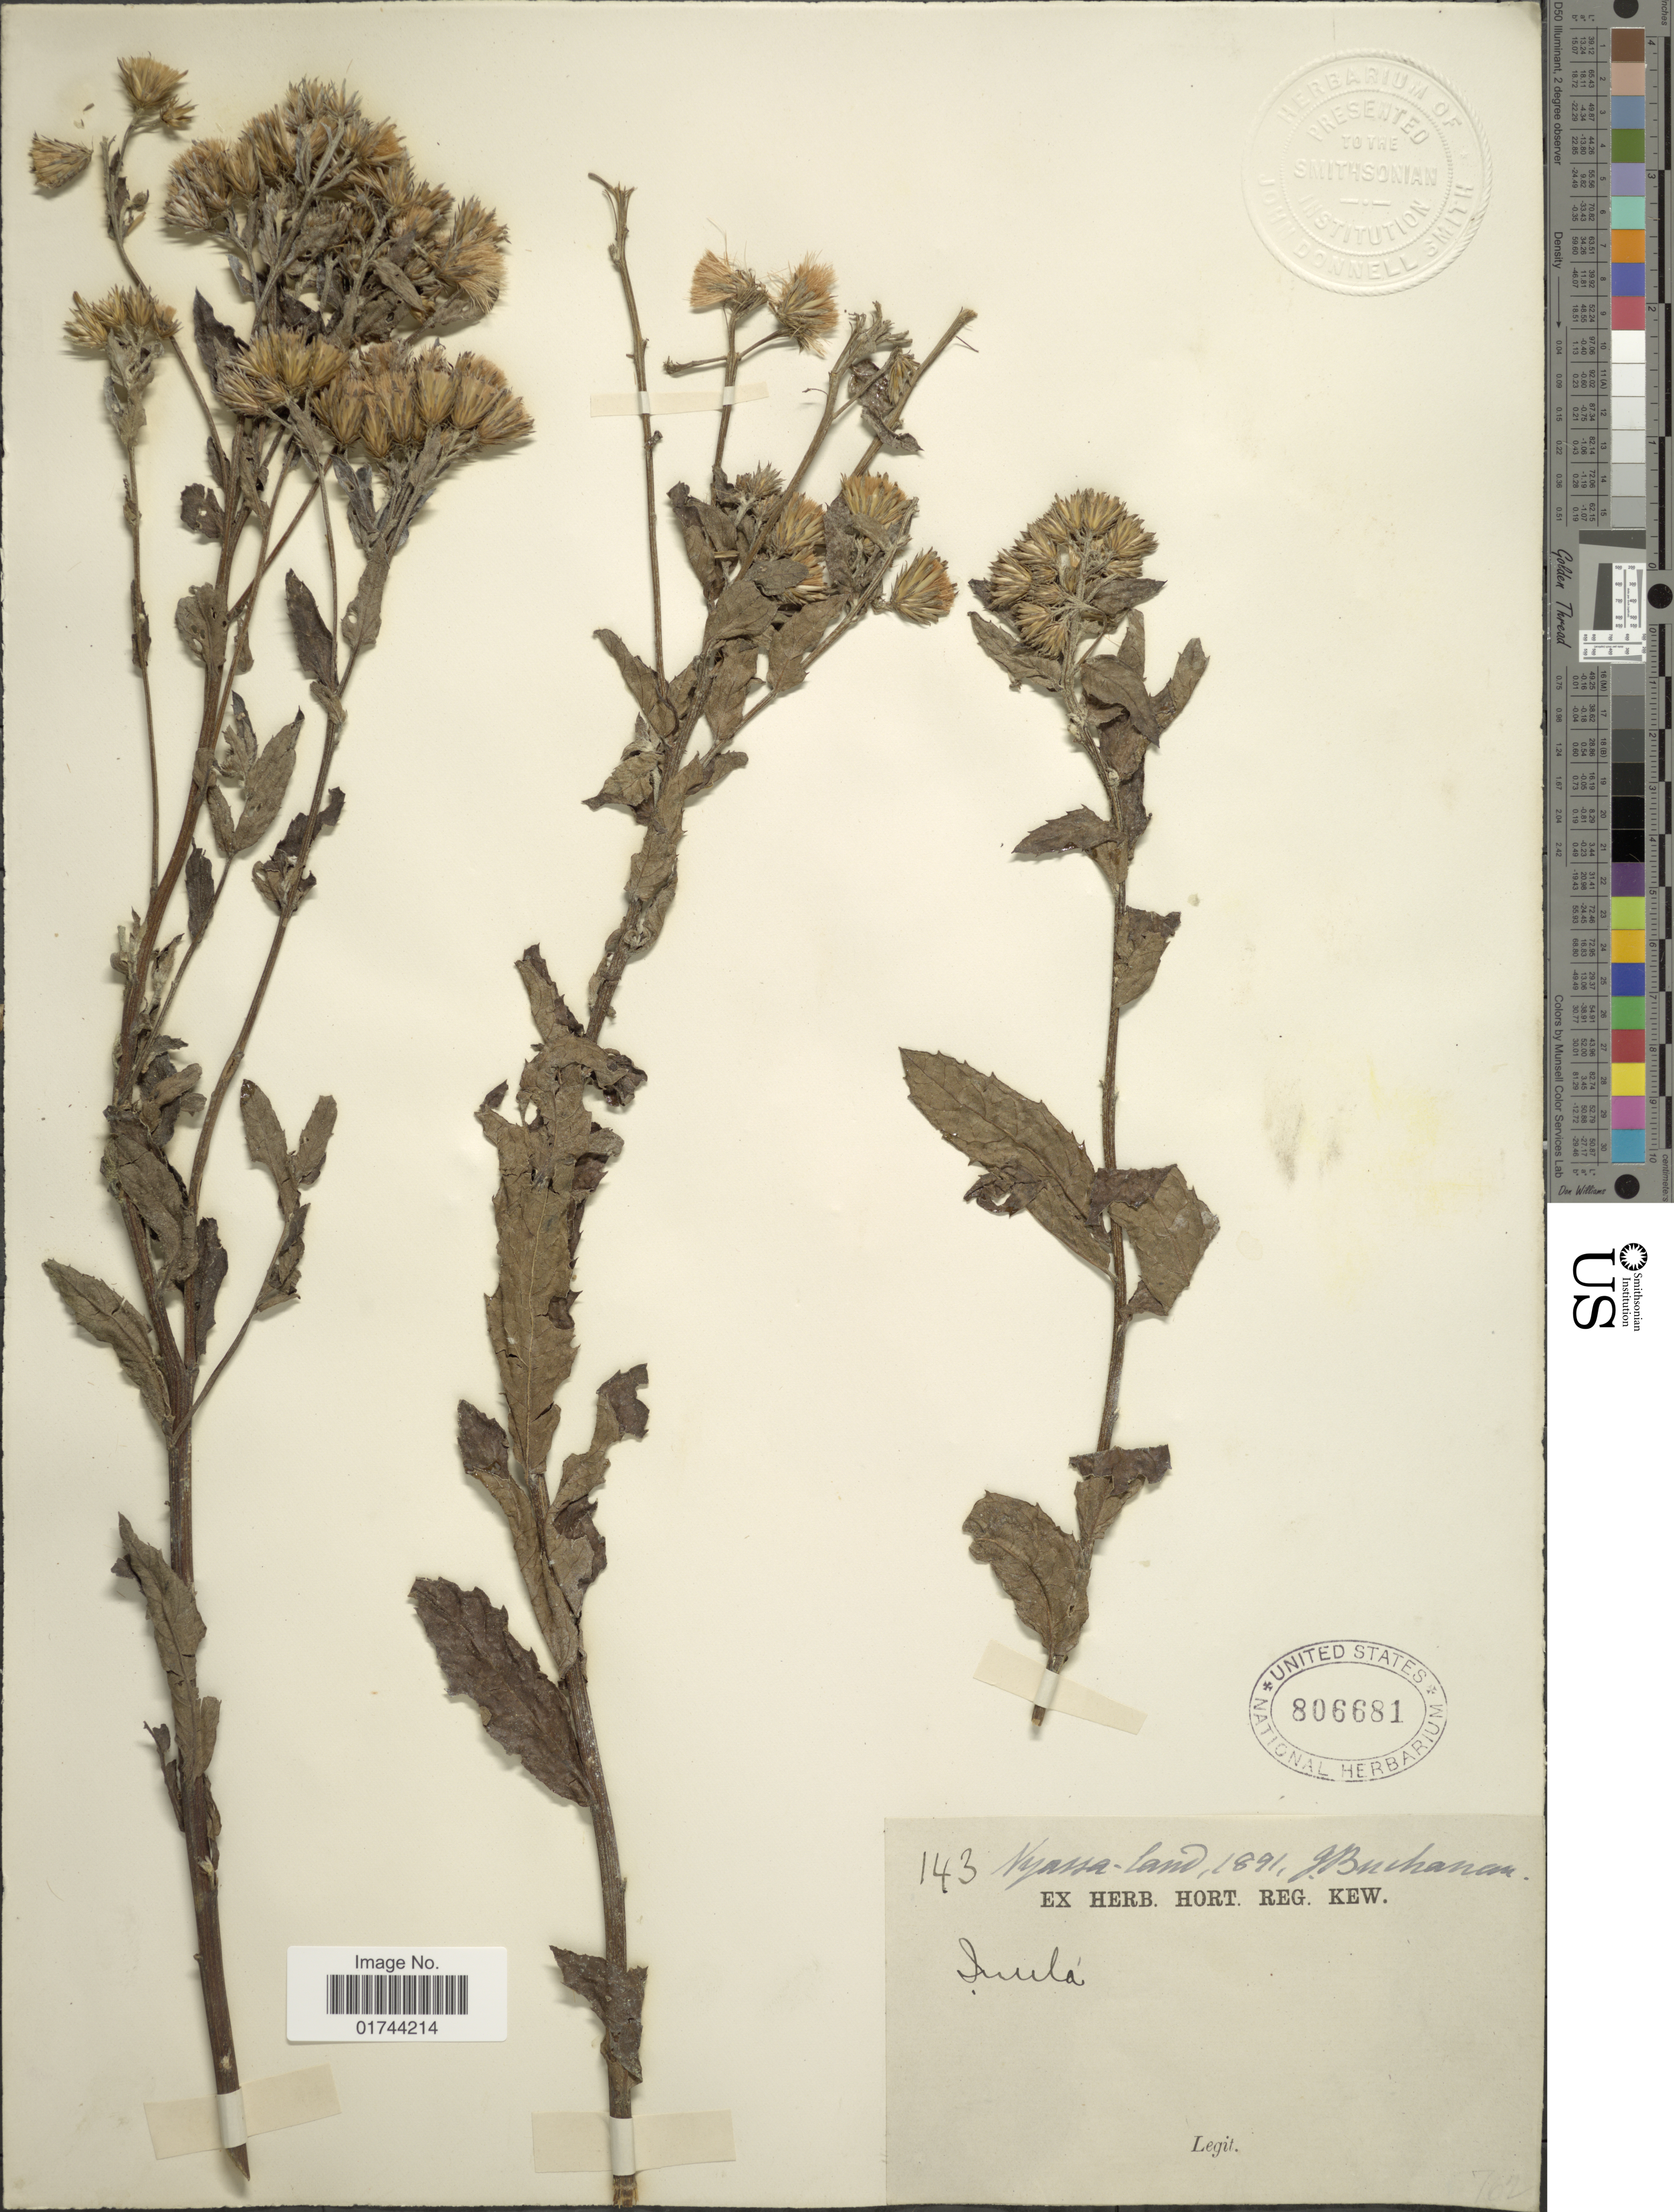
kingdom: Plantae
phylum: Tracheophyta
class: Magnoliopsida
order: Asterales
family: Asteraceae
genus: Inula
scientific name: Inula sp.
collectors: J. Buchanan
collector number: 143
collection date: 1891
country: Malawi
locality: Nyassa-land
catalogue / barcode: US 806681